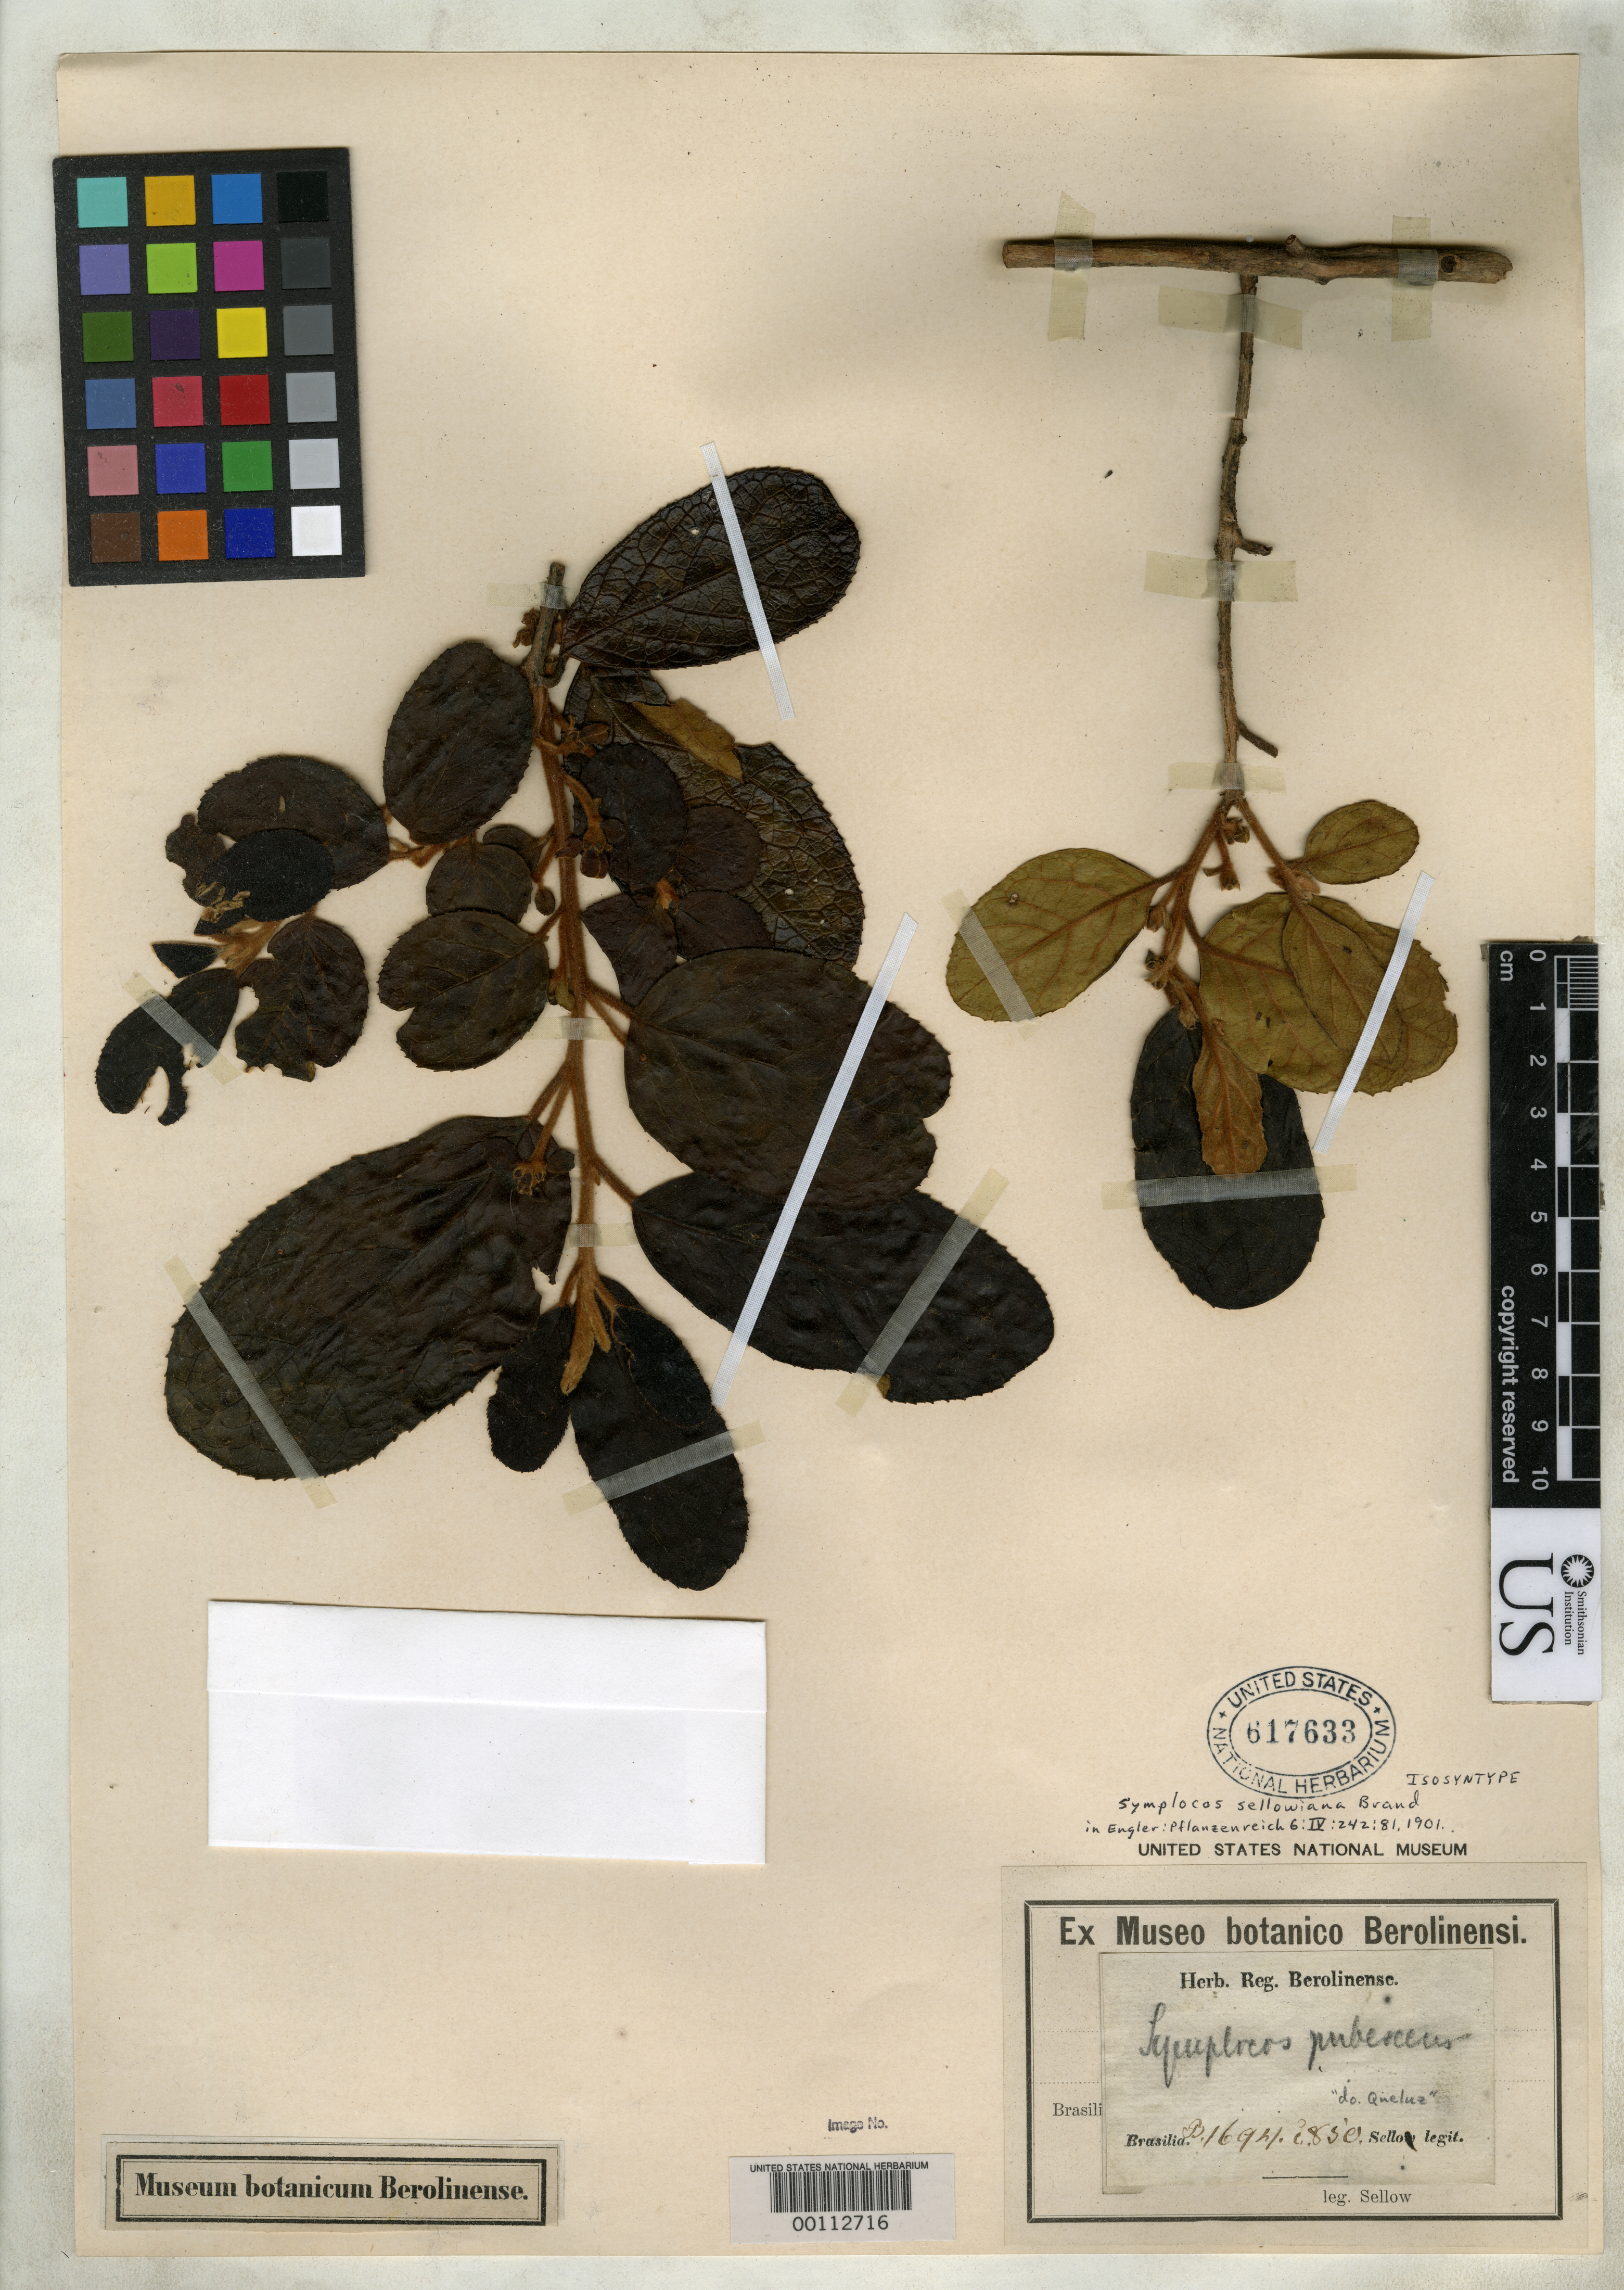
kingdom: Plantae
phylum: Tracheophyta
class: Magnoliopsida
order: Ericales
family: Symplocaceae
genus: Symplocos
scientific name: Symplocos sellowiana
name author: Brand in Engl.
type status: Isosyntype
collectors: F. Sellow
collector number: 1694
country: Brazil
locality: "do Queluz".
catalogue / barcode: US 617633